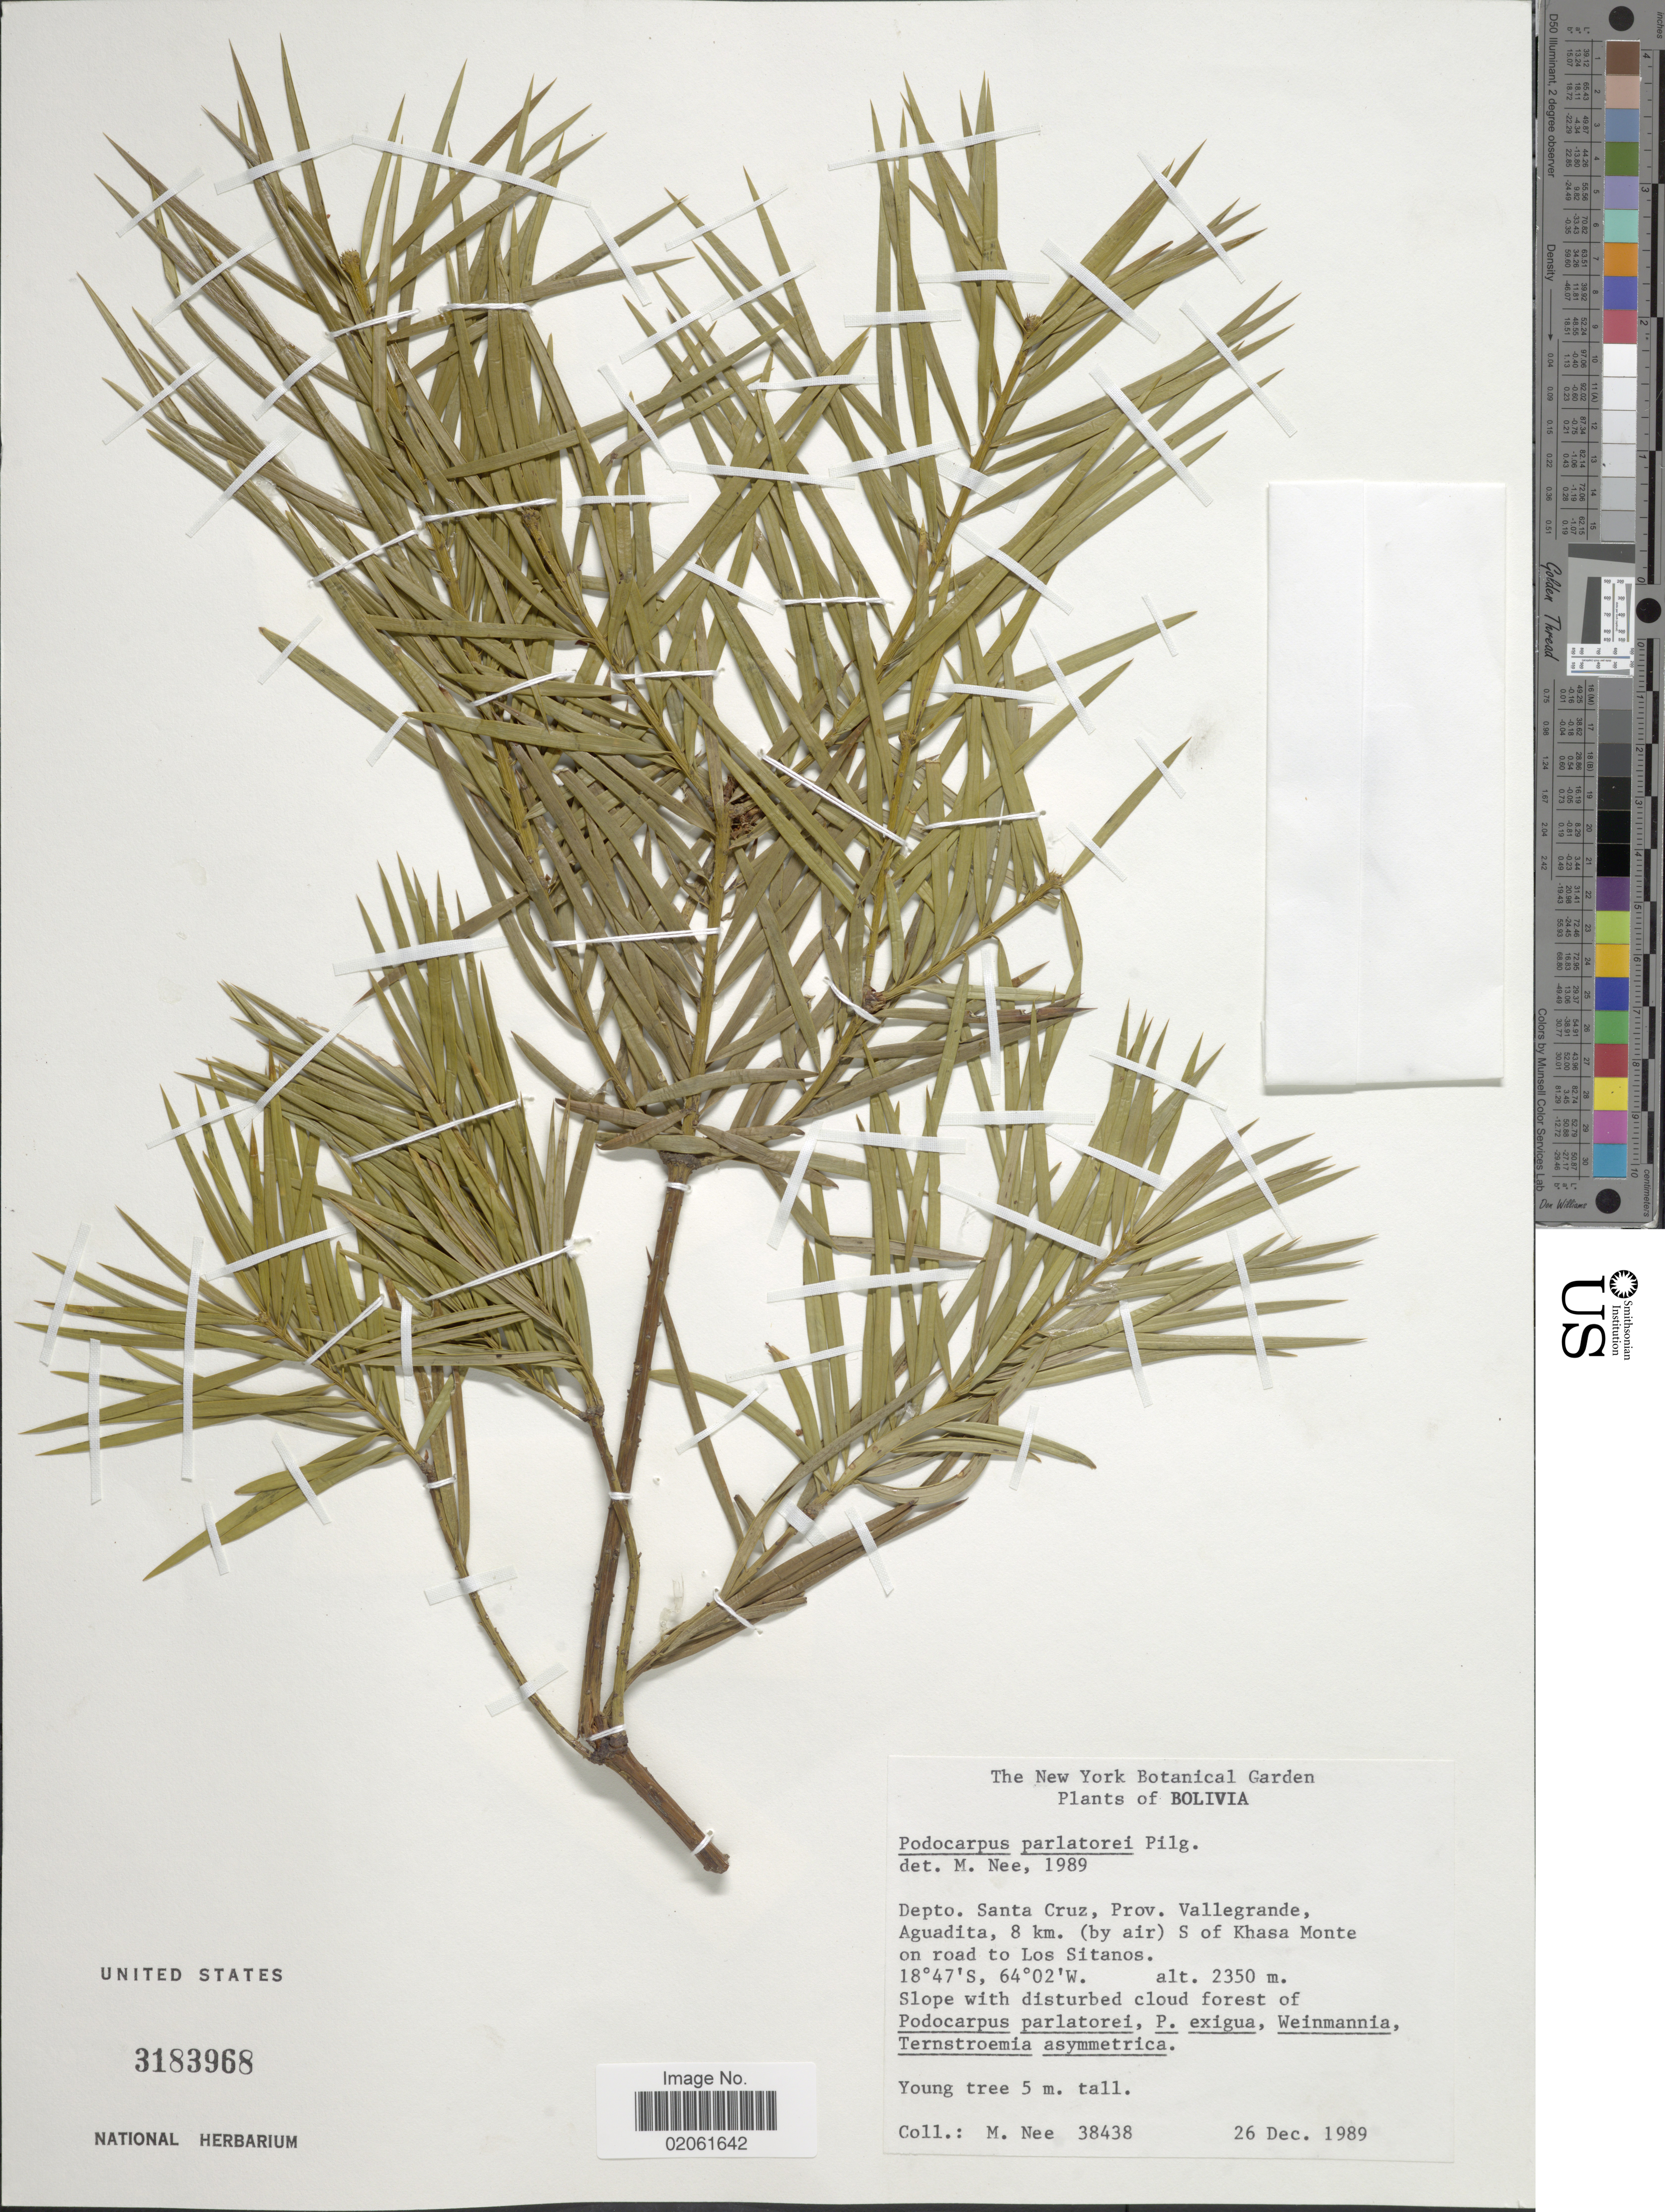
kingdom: Plantae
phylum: Tracheophyta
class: Pinopsida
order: Pinales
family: Podocarpaceae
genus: Podocarpus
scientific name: Podocarpus parlatorei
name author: Pilg.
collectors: M. Nee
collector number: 38438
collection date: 1989-12-26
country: Bolivia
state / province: Santa Cruz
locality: Bolivia, Depto. Santa Cruz Prov. Vallegrande, Aguadita, 8 km (by air) S of Khasa Monte on road to Los Sitanos.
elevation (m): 2350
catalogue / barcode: US 3183968